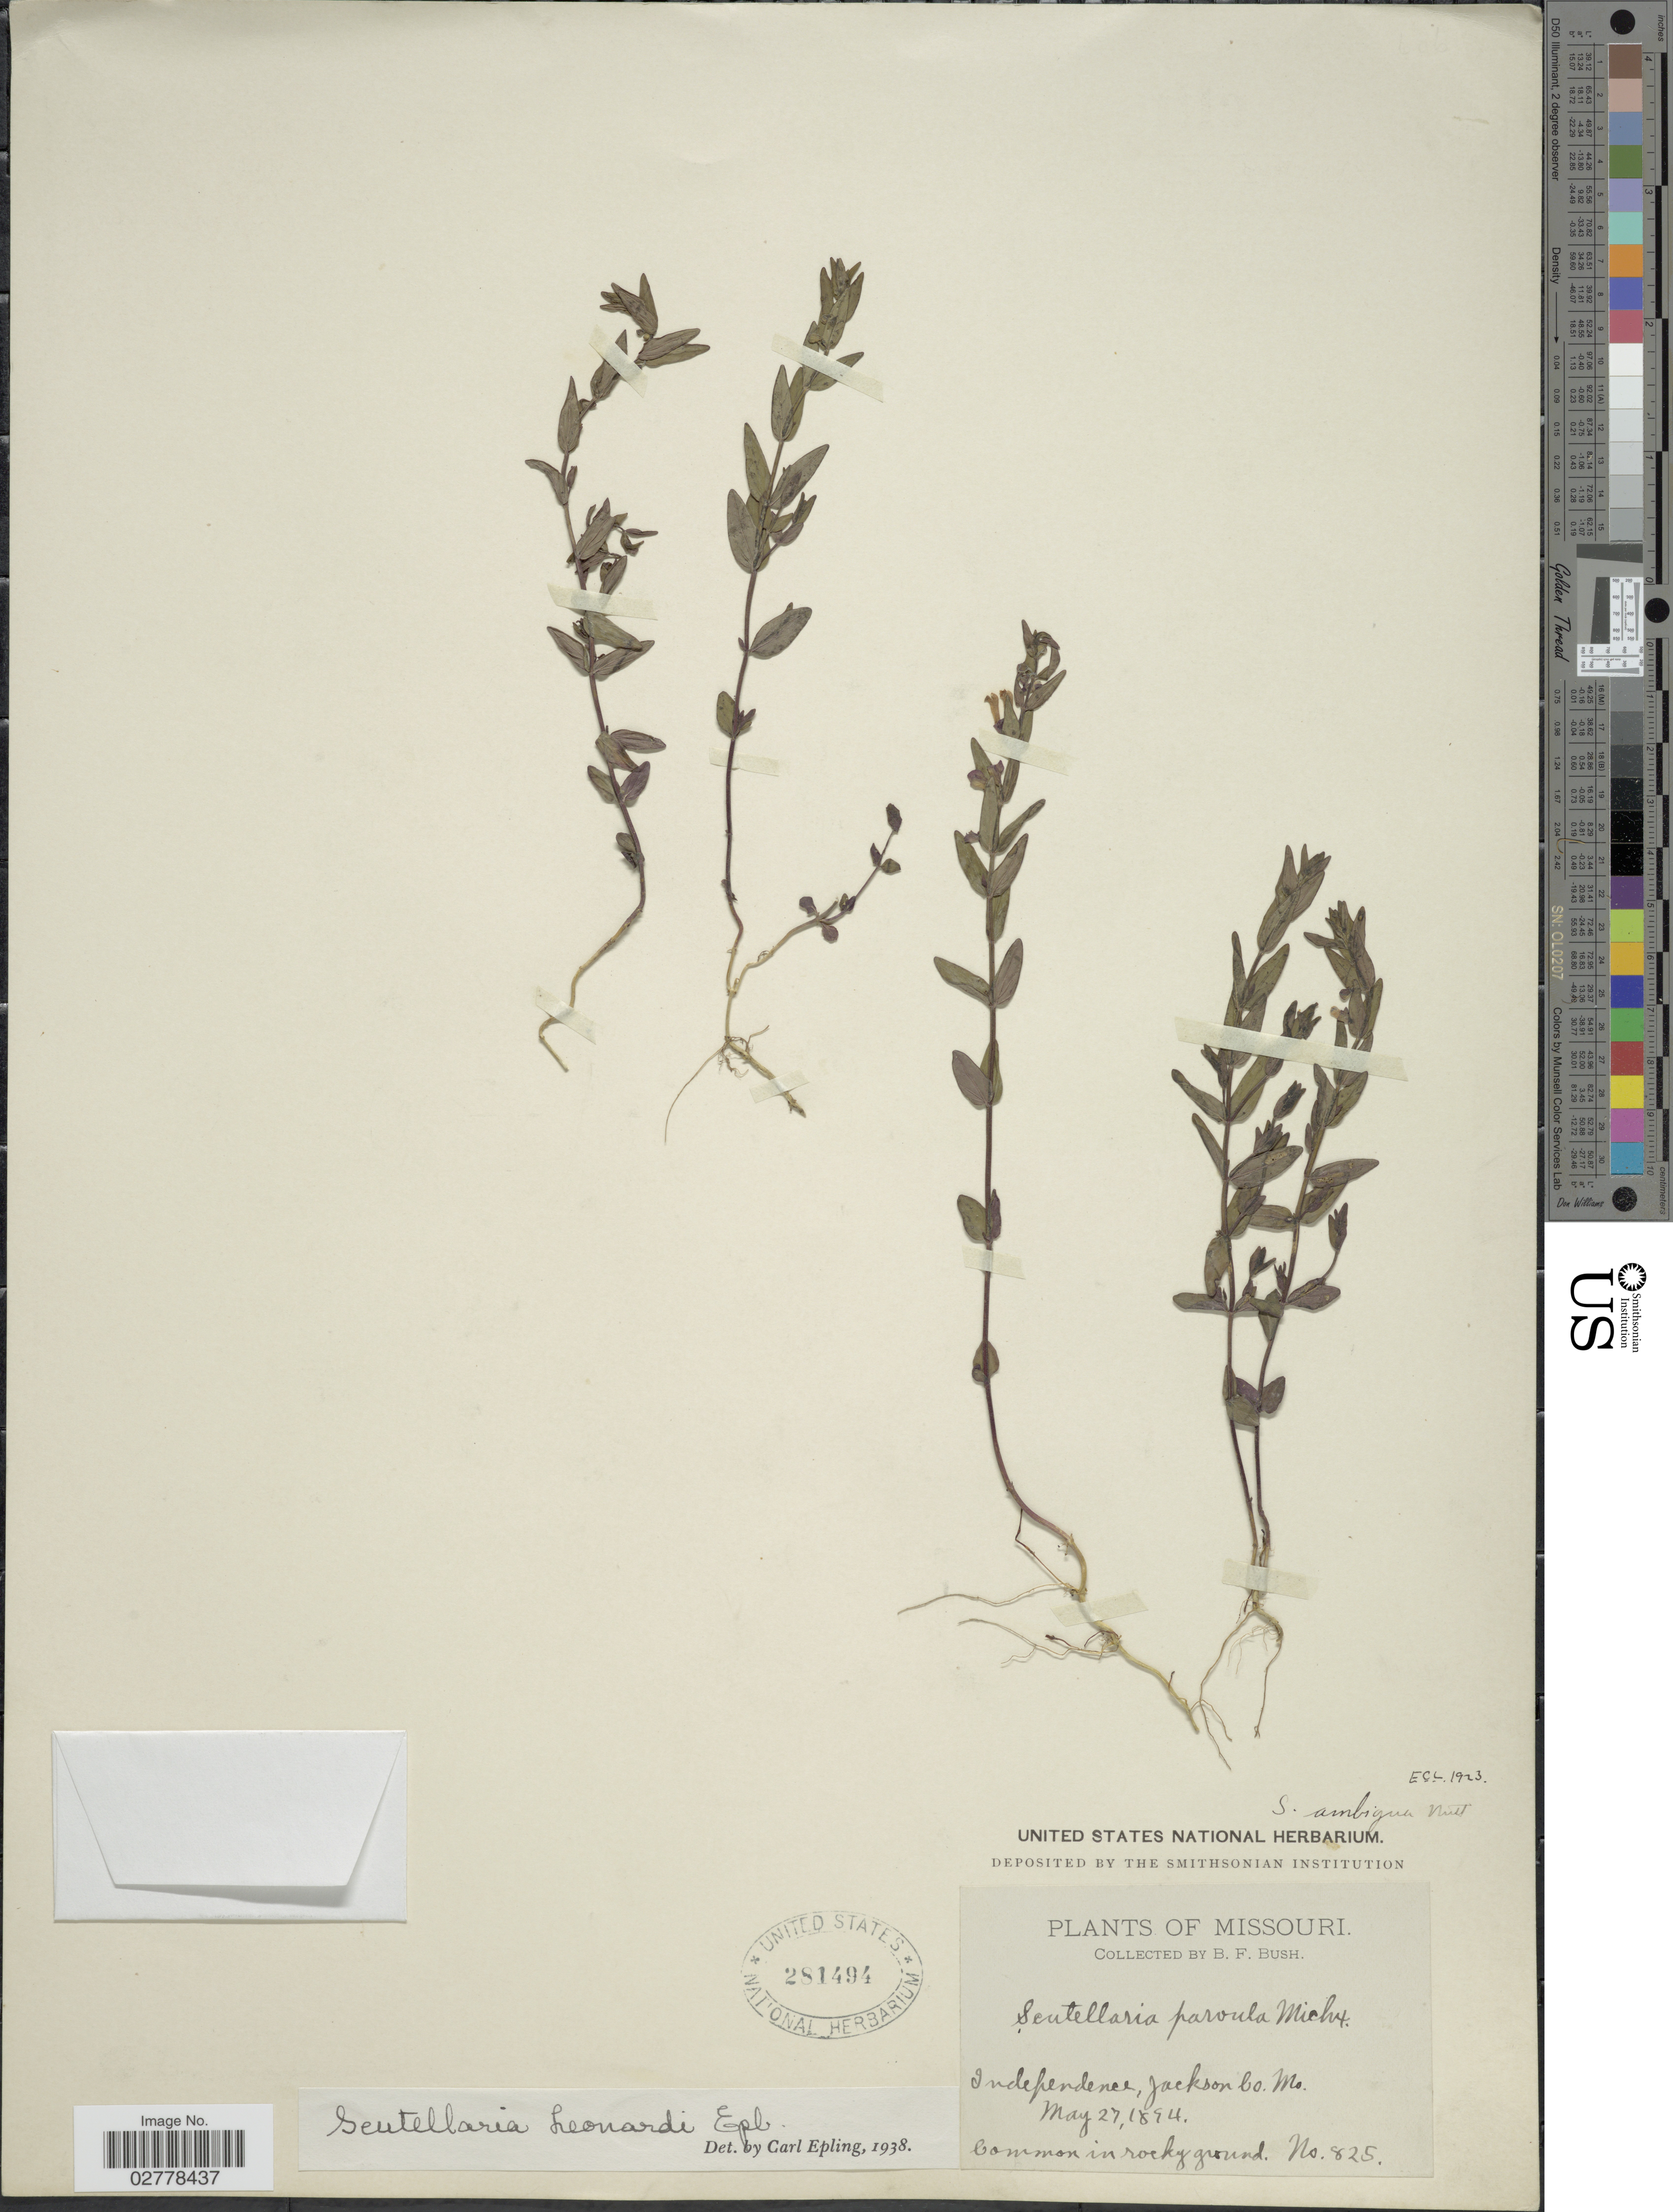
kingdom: Plantae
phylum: Tracheophyta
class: Magnoliopsida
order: Lamiales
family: Lamiaceae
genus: Scutellaria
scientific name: Scutellaria leonardii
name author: Epling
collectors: B. F. Bush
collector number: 825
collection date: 1894-05-27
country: United States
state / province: Missouri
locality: Independence, Jackson Co.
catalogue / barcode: US 281494